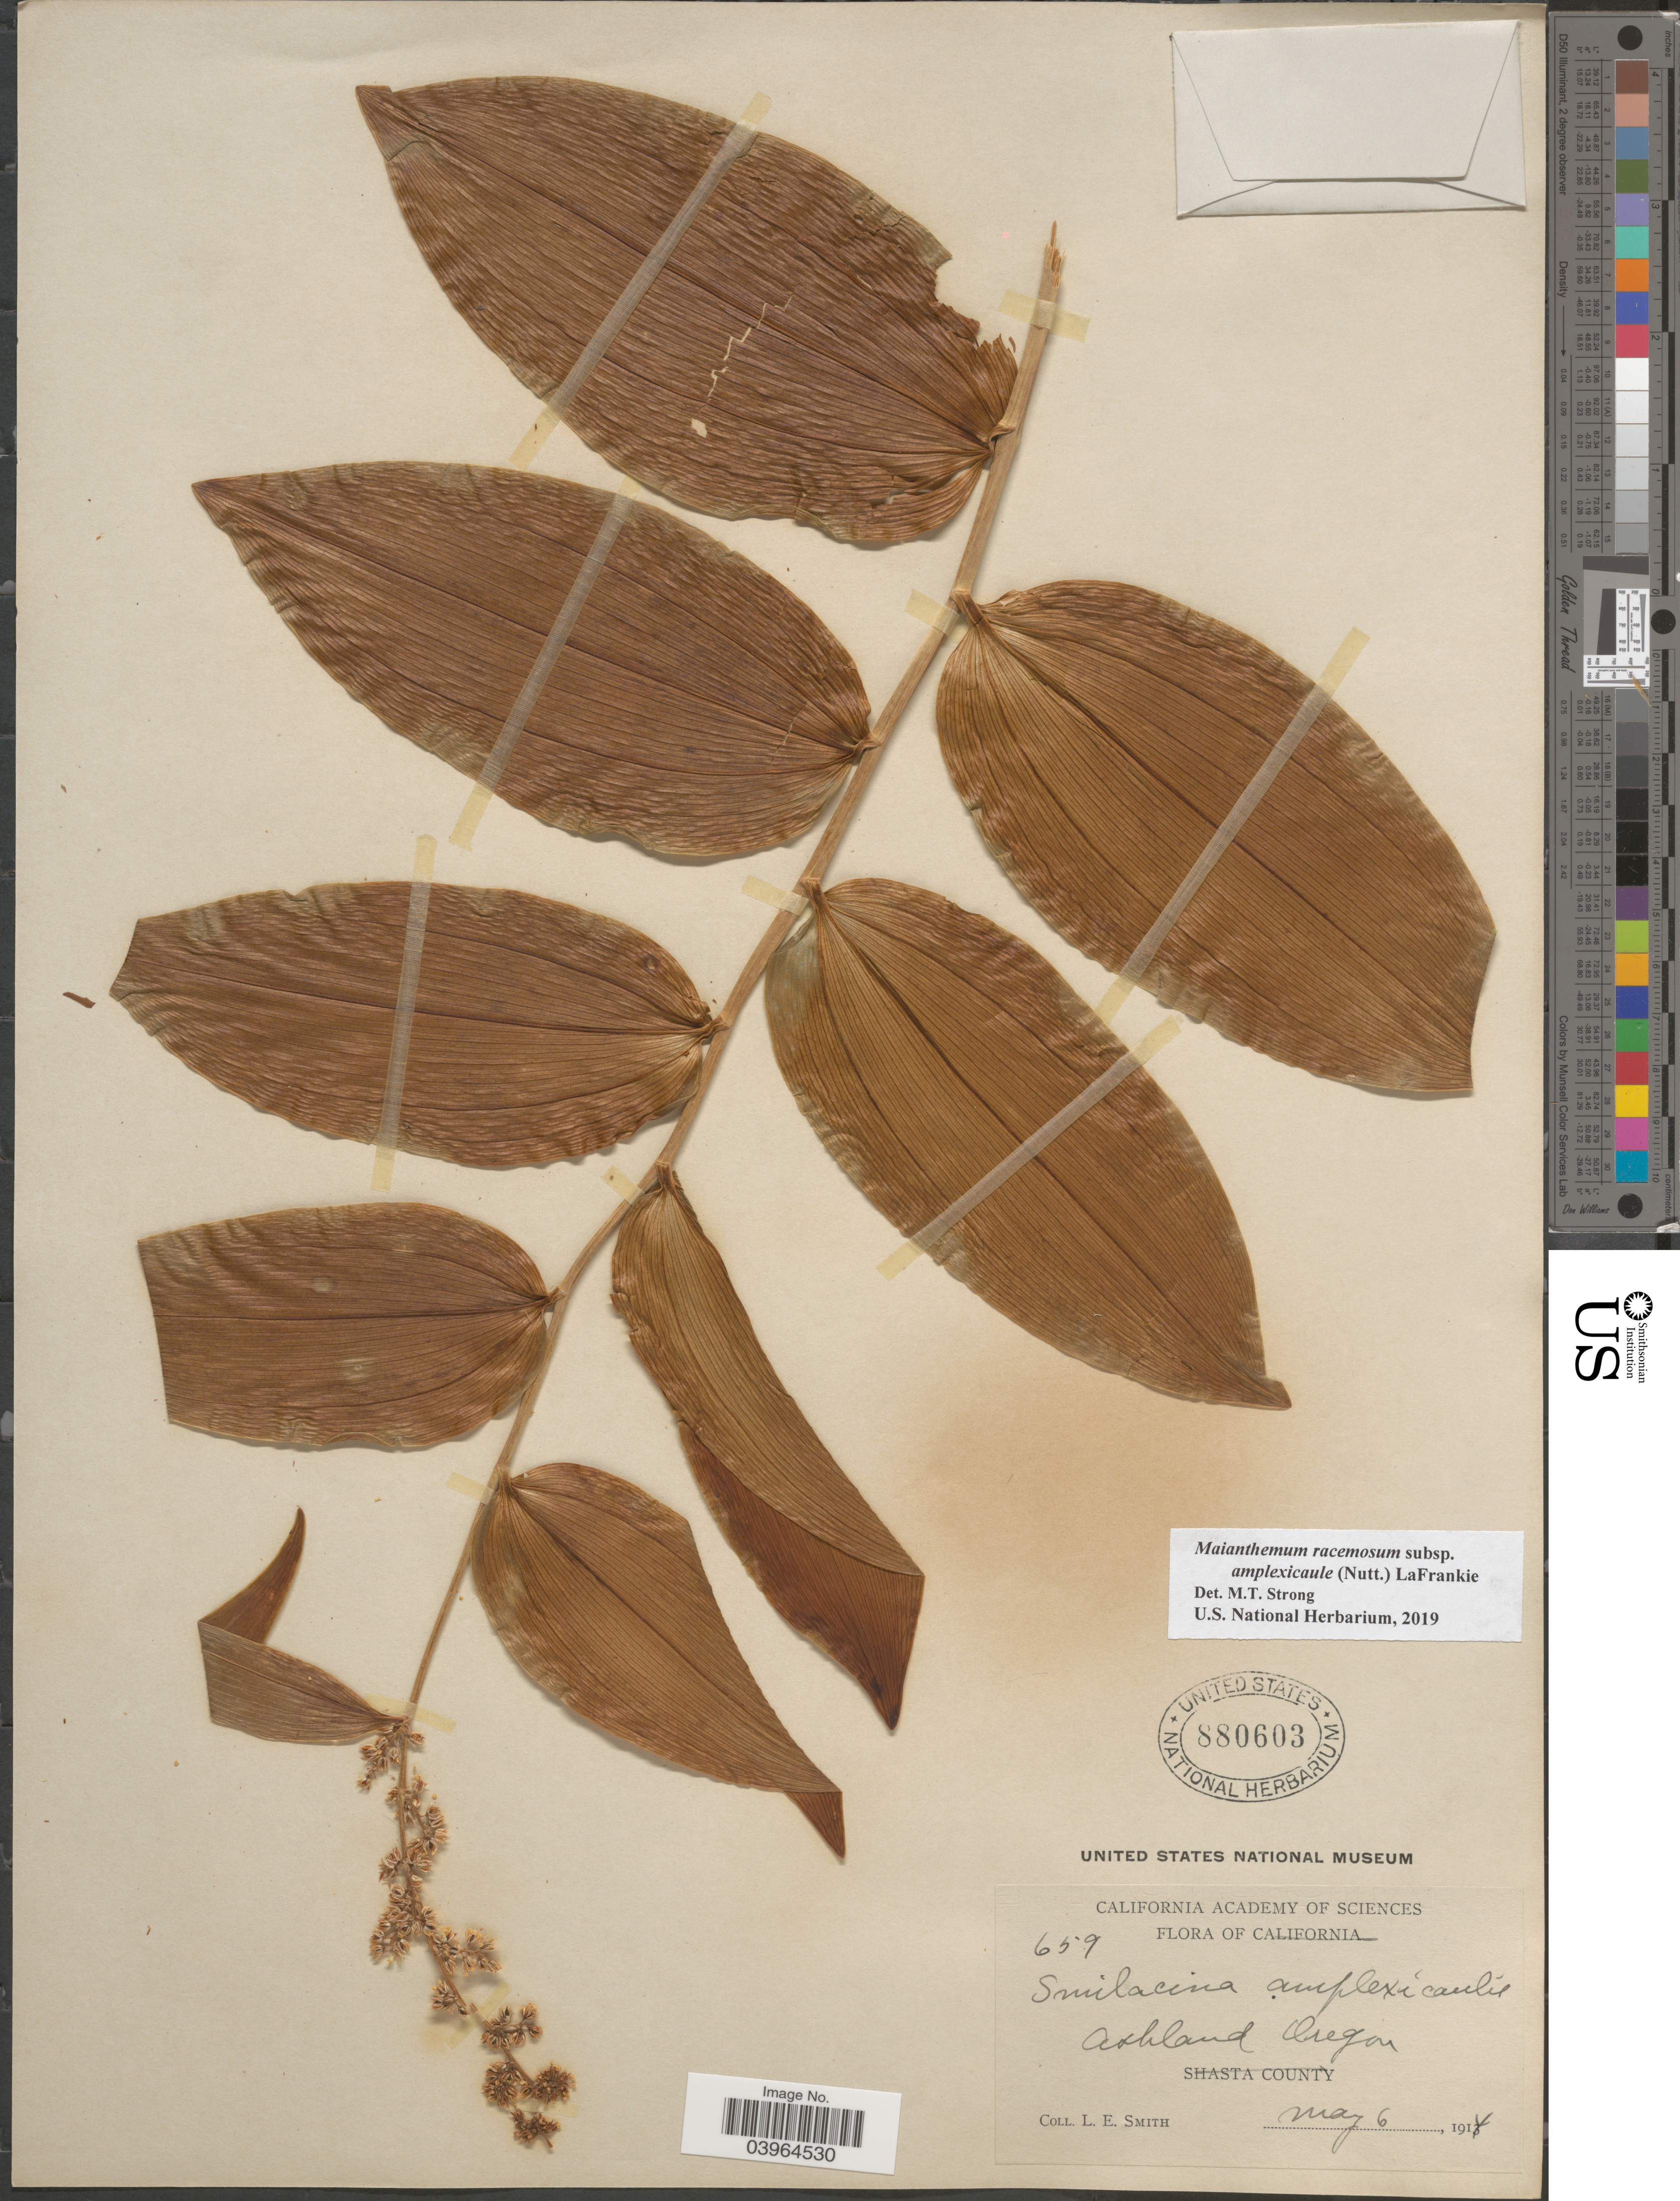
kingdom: Plantae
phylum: Tracheophyta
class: Liliopsida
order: Asparagales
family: Asparagaceae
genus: Maianthemum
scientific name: Maianthemum racemosum subsp. amplexicaule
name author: (Nutt.) LaFrankie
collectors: L. E. Smith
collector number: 659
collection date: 1914-05-06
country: United States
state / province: Oregon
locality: Ashland.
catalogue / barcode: US 880603